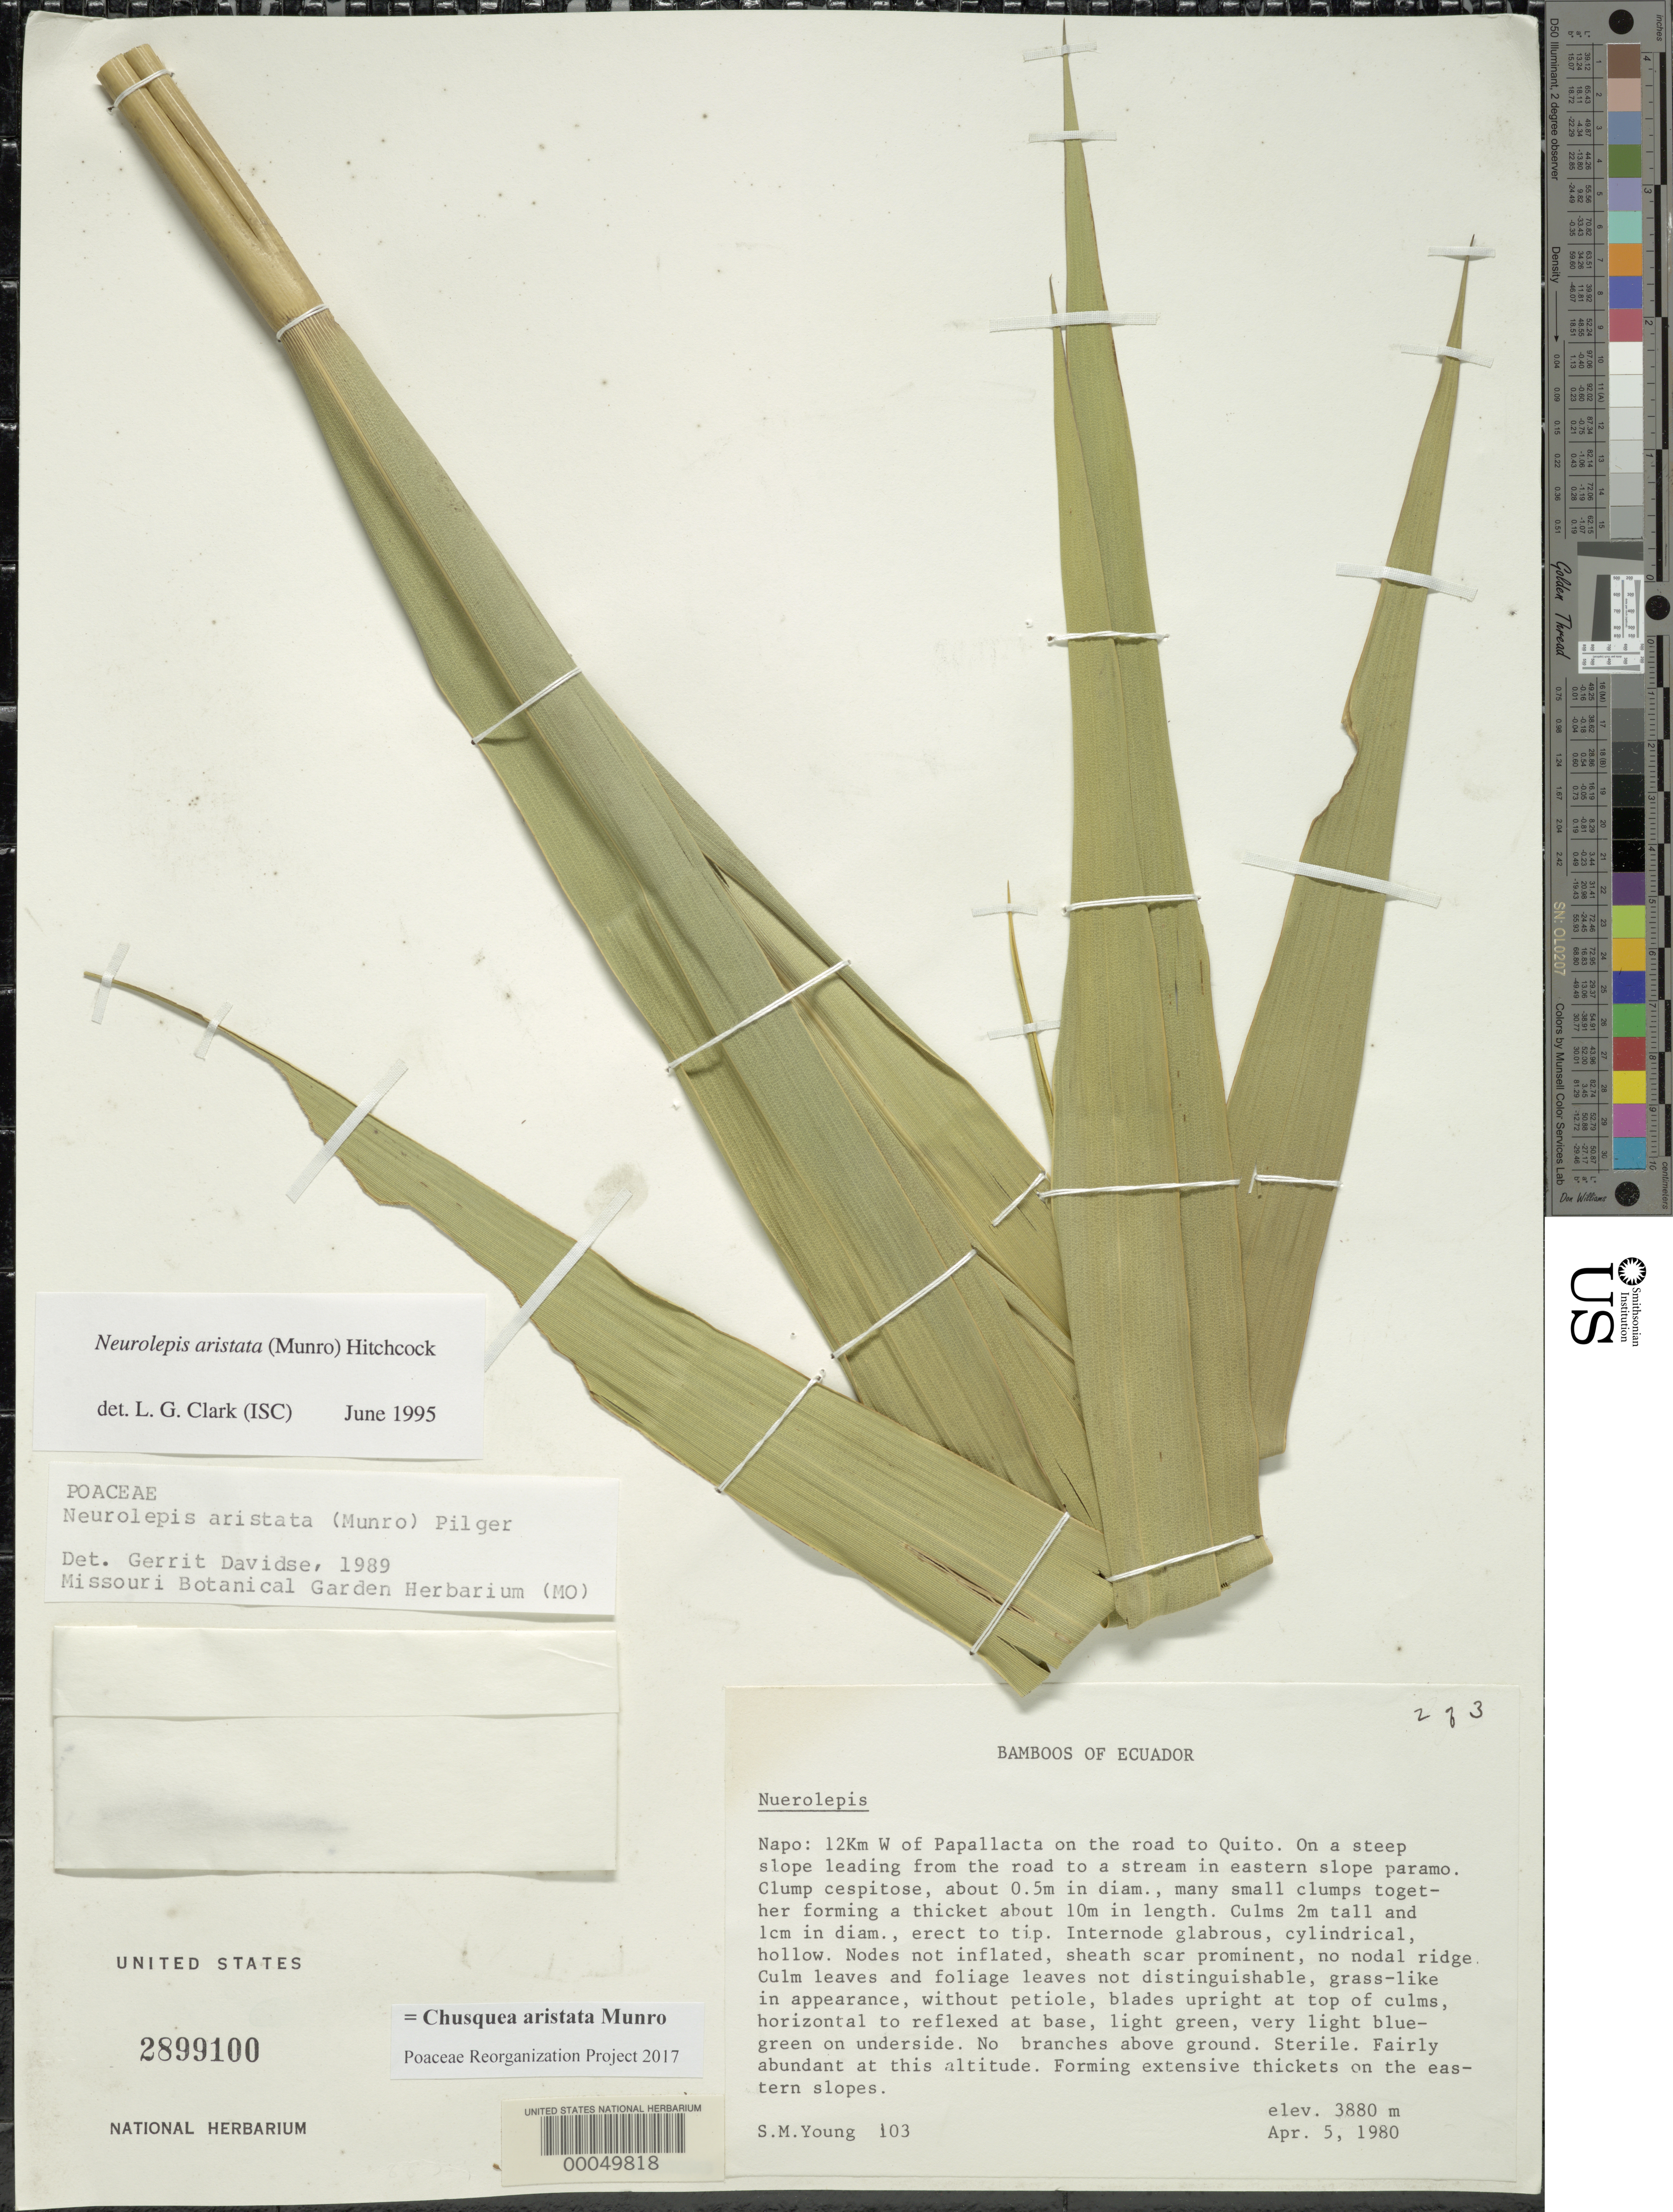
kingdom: Plantae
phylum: Tracheophyta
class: Liliopsida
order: Poales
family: Poaceae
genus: Chusquea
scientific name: Chusquea aristata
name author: Munro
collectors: S. Young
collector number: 103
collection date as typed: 05 Apr 1980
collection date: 1980-04-05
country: Ecuador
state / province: Napo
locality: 12 km W of Papallacta on the road to Quito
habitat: On steep slope leading from road to stream in eastern slope paramo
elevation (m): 3880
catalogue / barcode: US 2899100